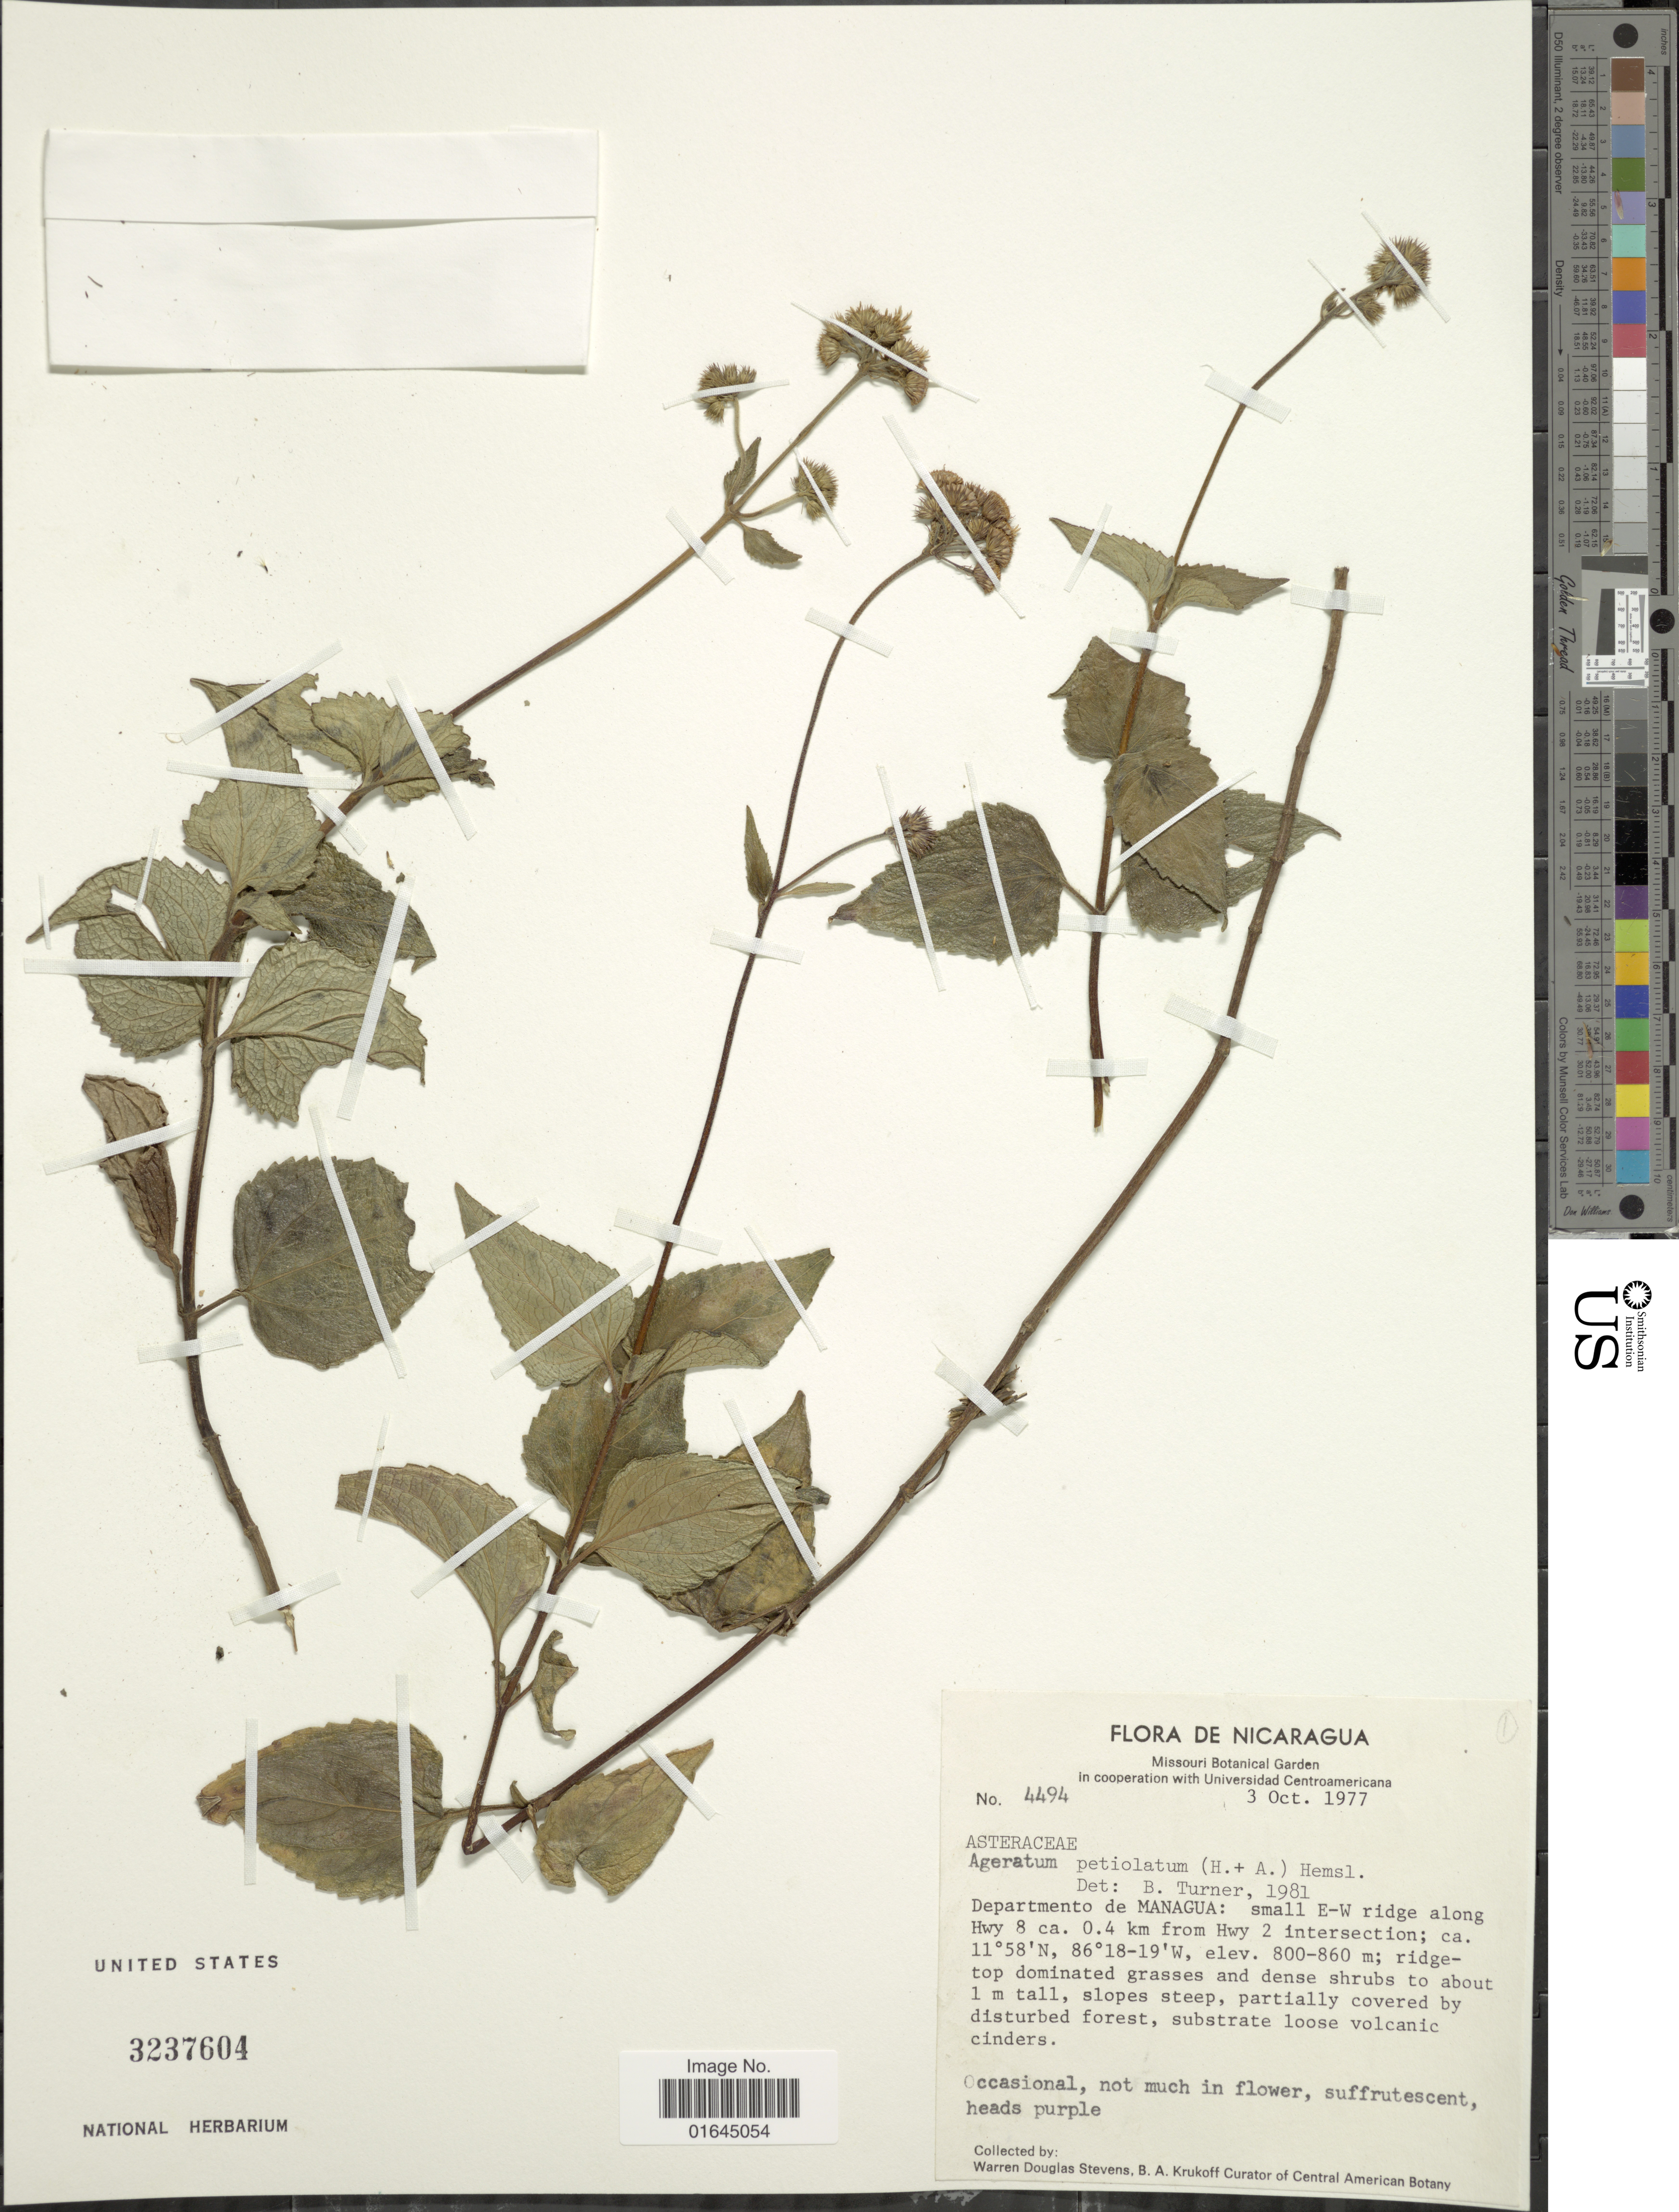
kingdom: Plantae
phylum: Tracheophyta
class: Magnoliopsida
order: Asterales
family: Asteraceae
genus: Ageratum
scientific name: Ageratum petiolatum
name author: (Hook. & Arn.) Hemsl.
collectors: W. D. Stevens & B. A. Krukoff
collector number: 4494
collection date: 1977-10-03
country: Nicaragua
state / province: Managua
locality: Departamento de Managua: small E-W ridge along Hwy. 8 ca. 0.4 km from Hwy.2 intersection.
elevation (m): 800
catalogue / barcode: US 3237604